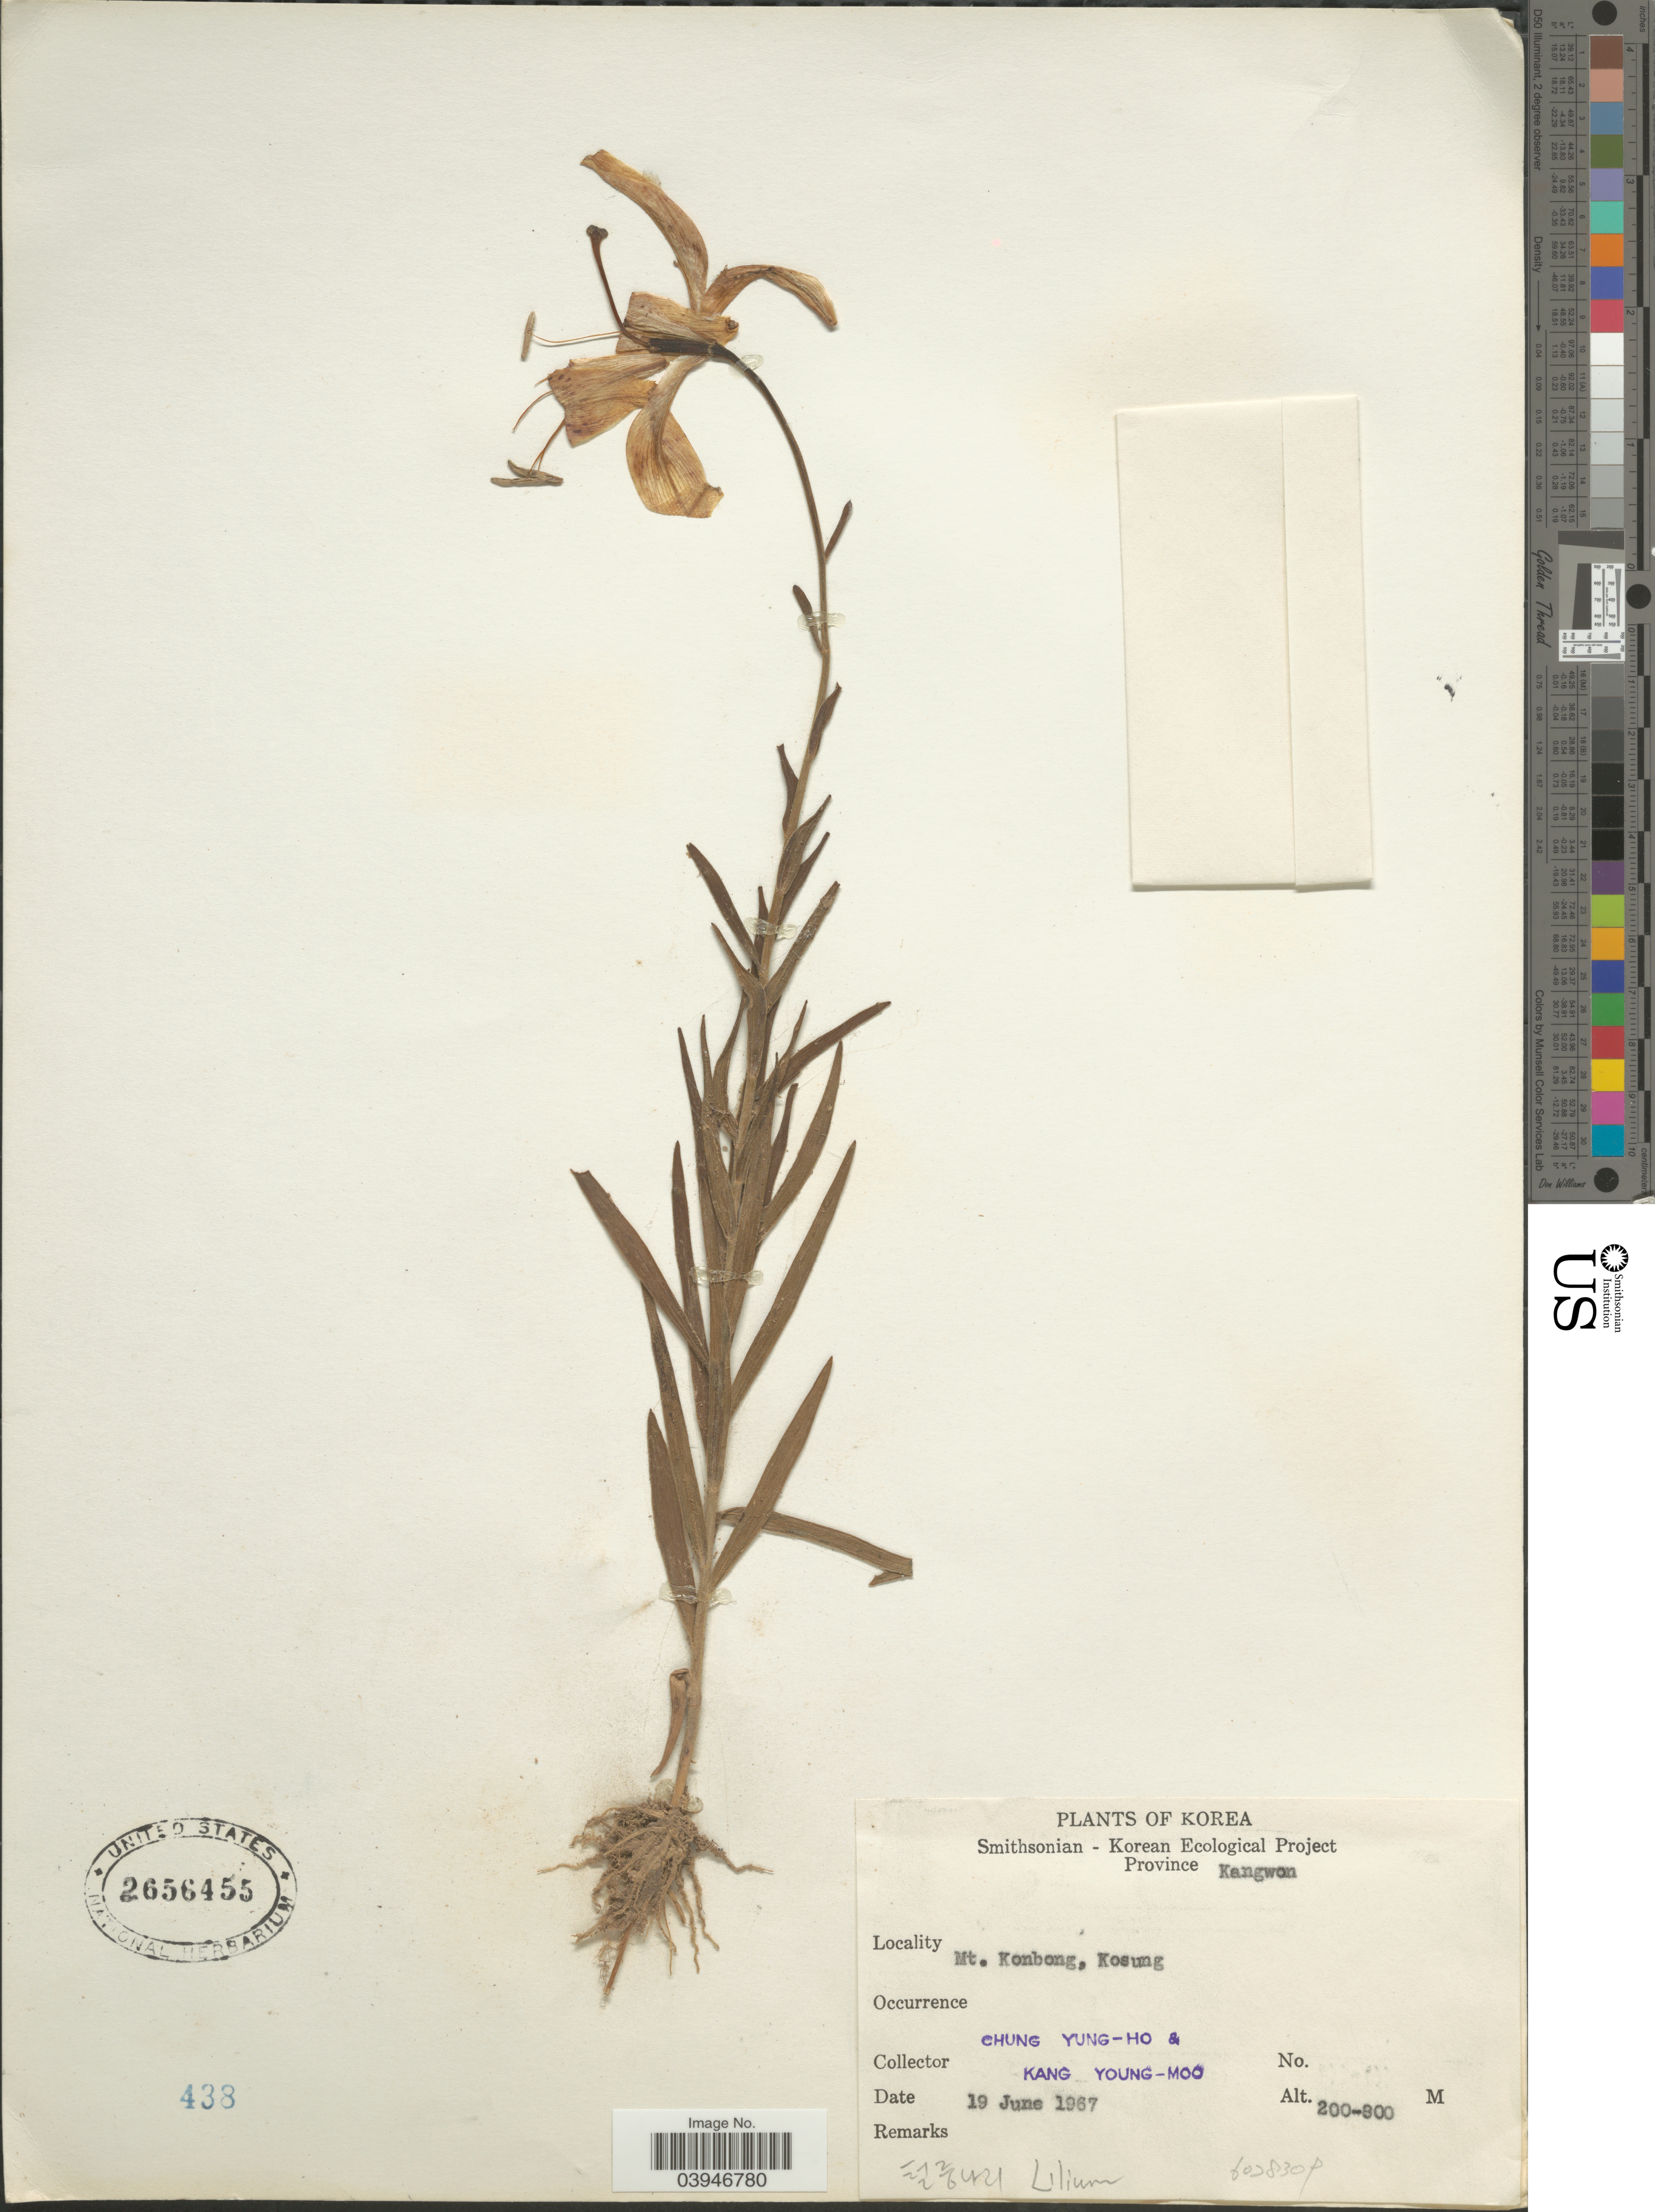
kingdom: Plantae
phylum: Tracheophyta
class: Liliopsida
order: Liliales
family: Liliaceae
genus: Lilium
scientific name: Lilium sp.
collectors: C. Yung-Ho & K. Young-Moo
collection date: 1967-06-19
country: North Korea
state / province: Kangwon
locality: Korea. Mt. Konbong, Kosung.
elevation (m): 200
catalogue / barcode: US 2656455